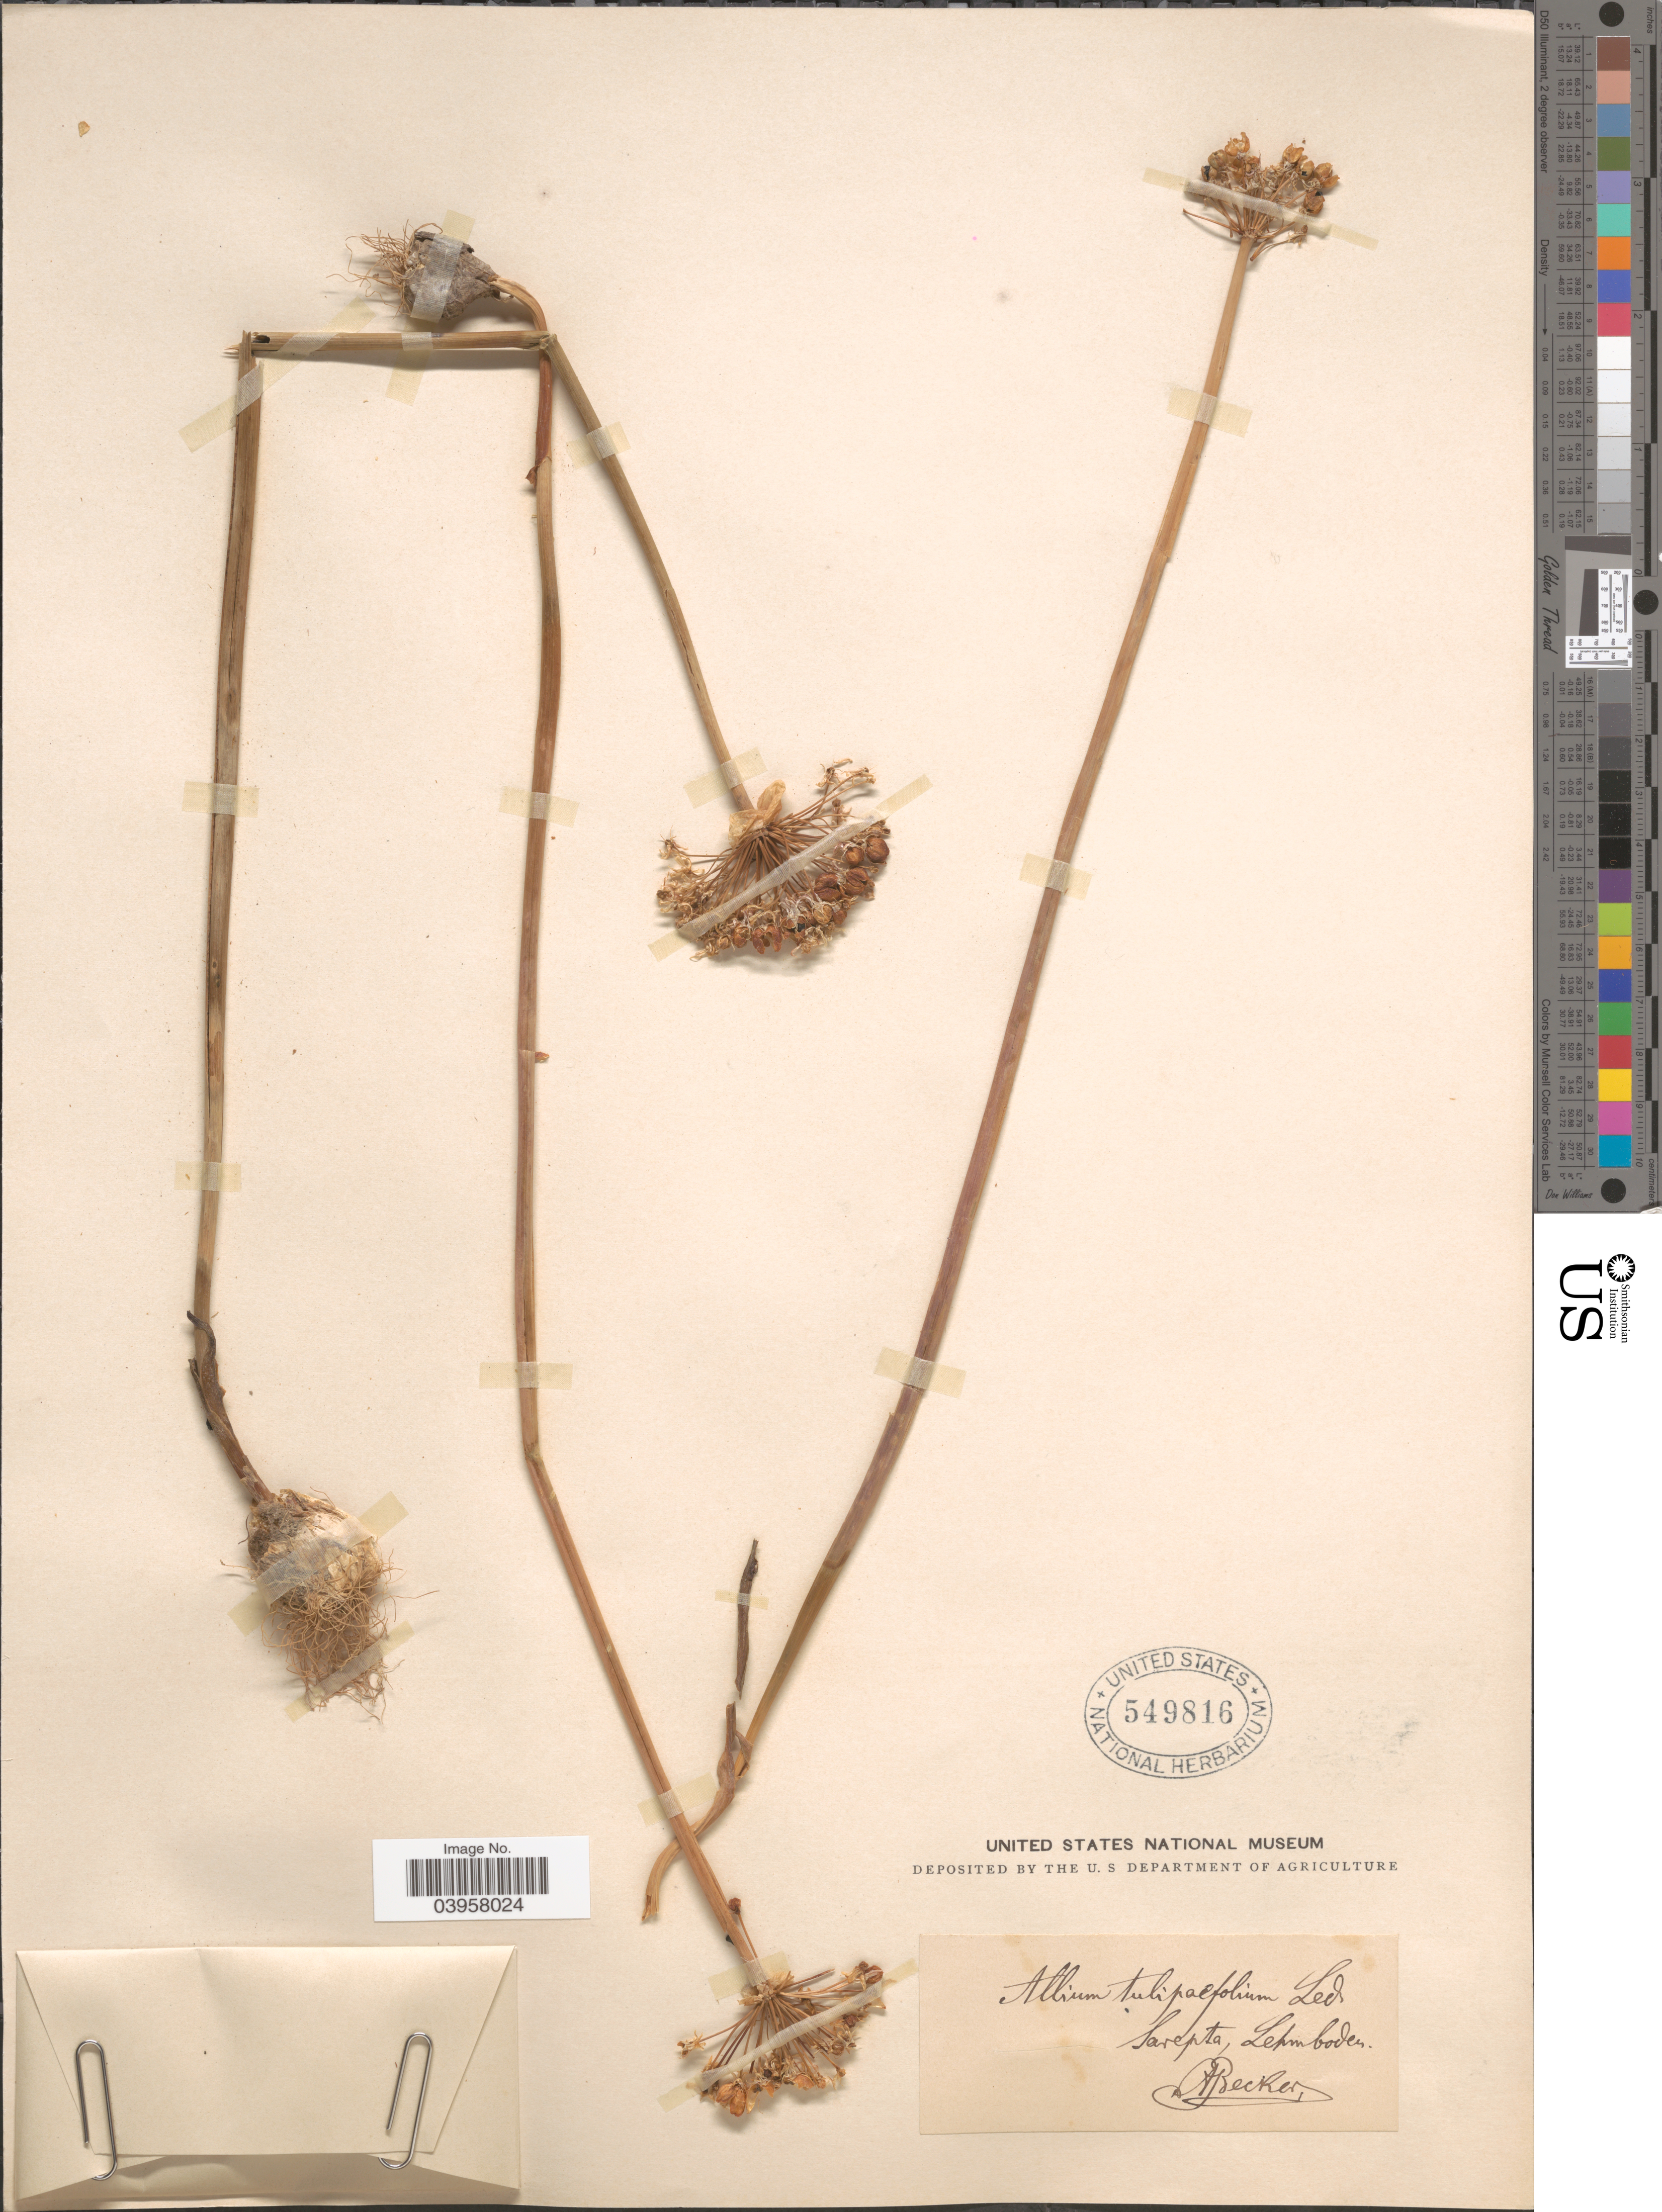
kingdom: Plantae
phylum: Tracheophyta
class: Liliopsida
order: Asparagales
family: Amaryllidaceae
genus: Allium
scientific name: Allium tulipifolium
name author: Ledeb.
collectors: A. Becker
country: Russian Federation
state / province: Volgograd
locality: Sarepta, Lehmboden.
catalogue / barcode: US 549816